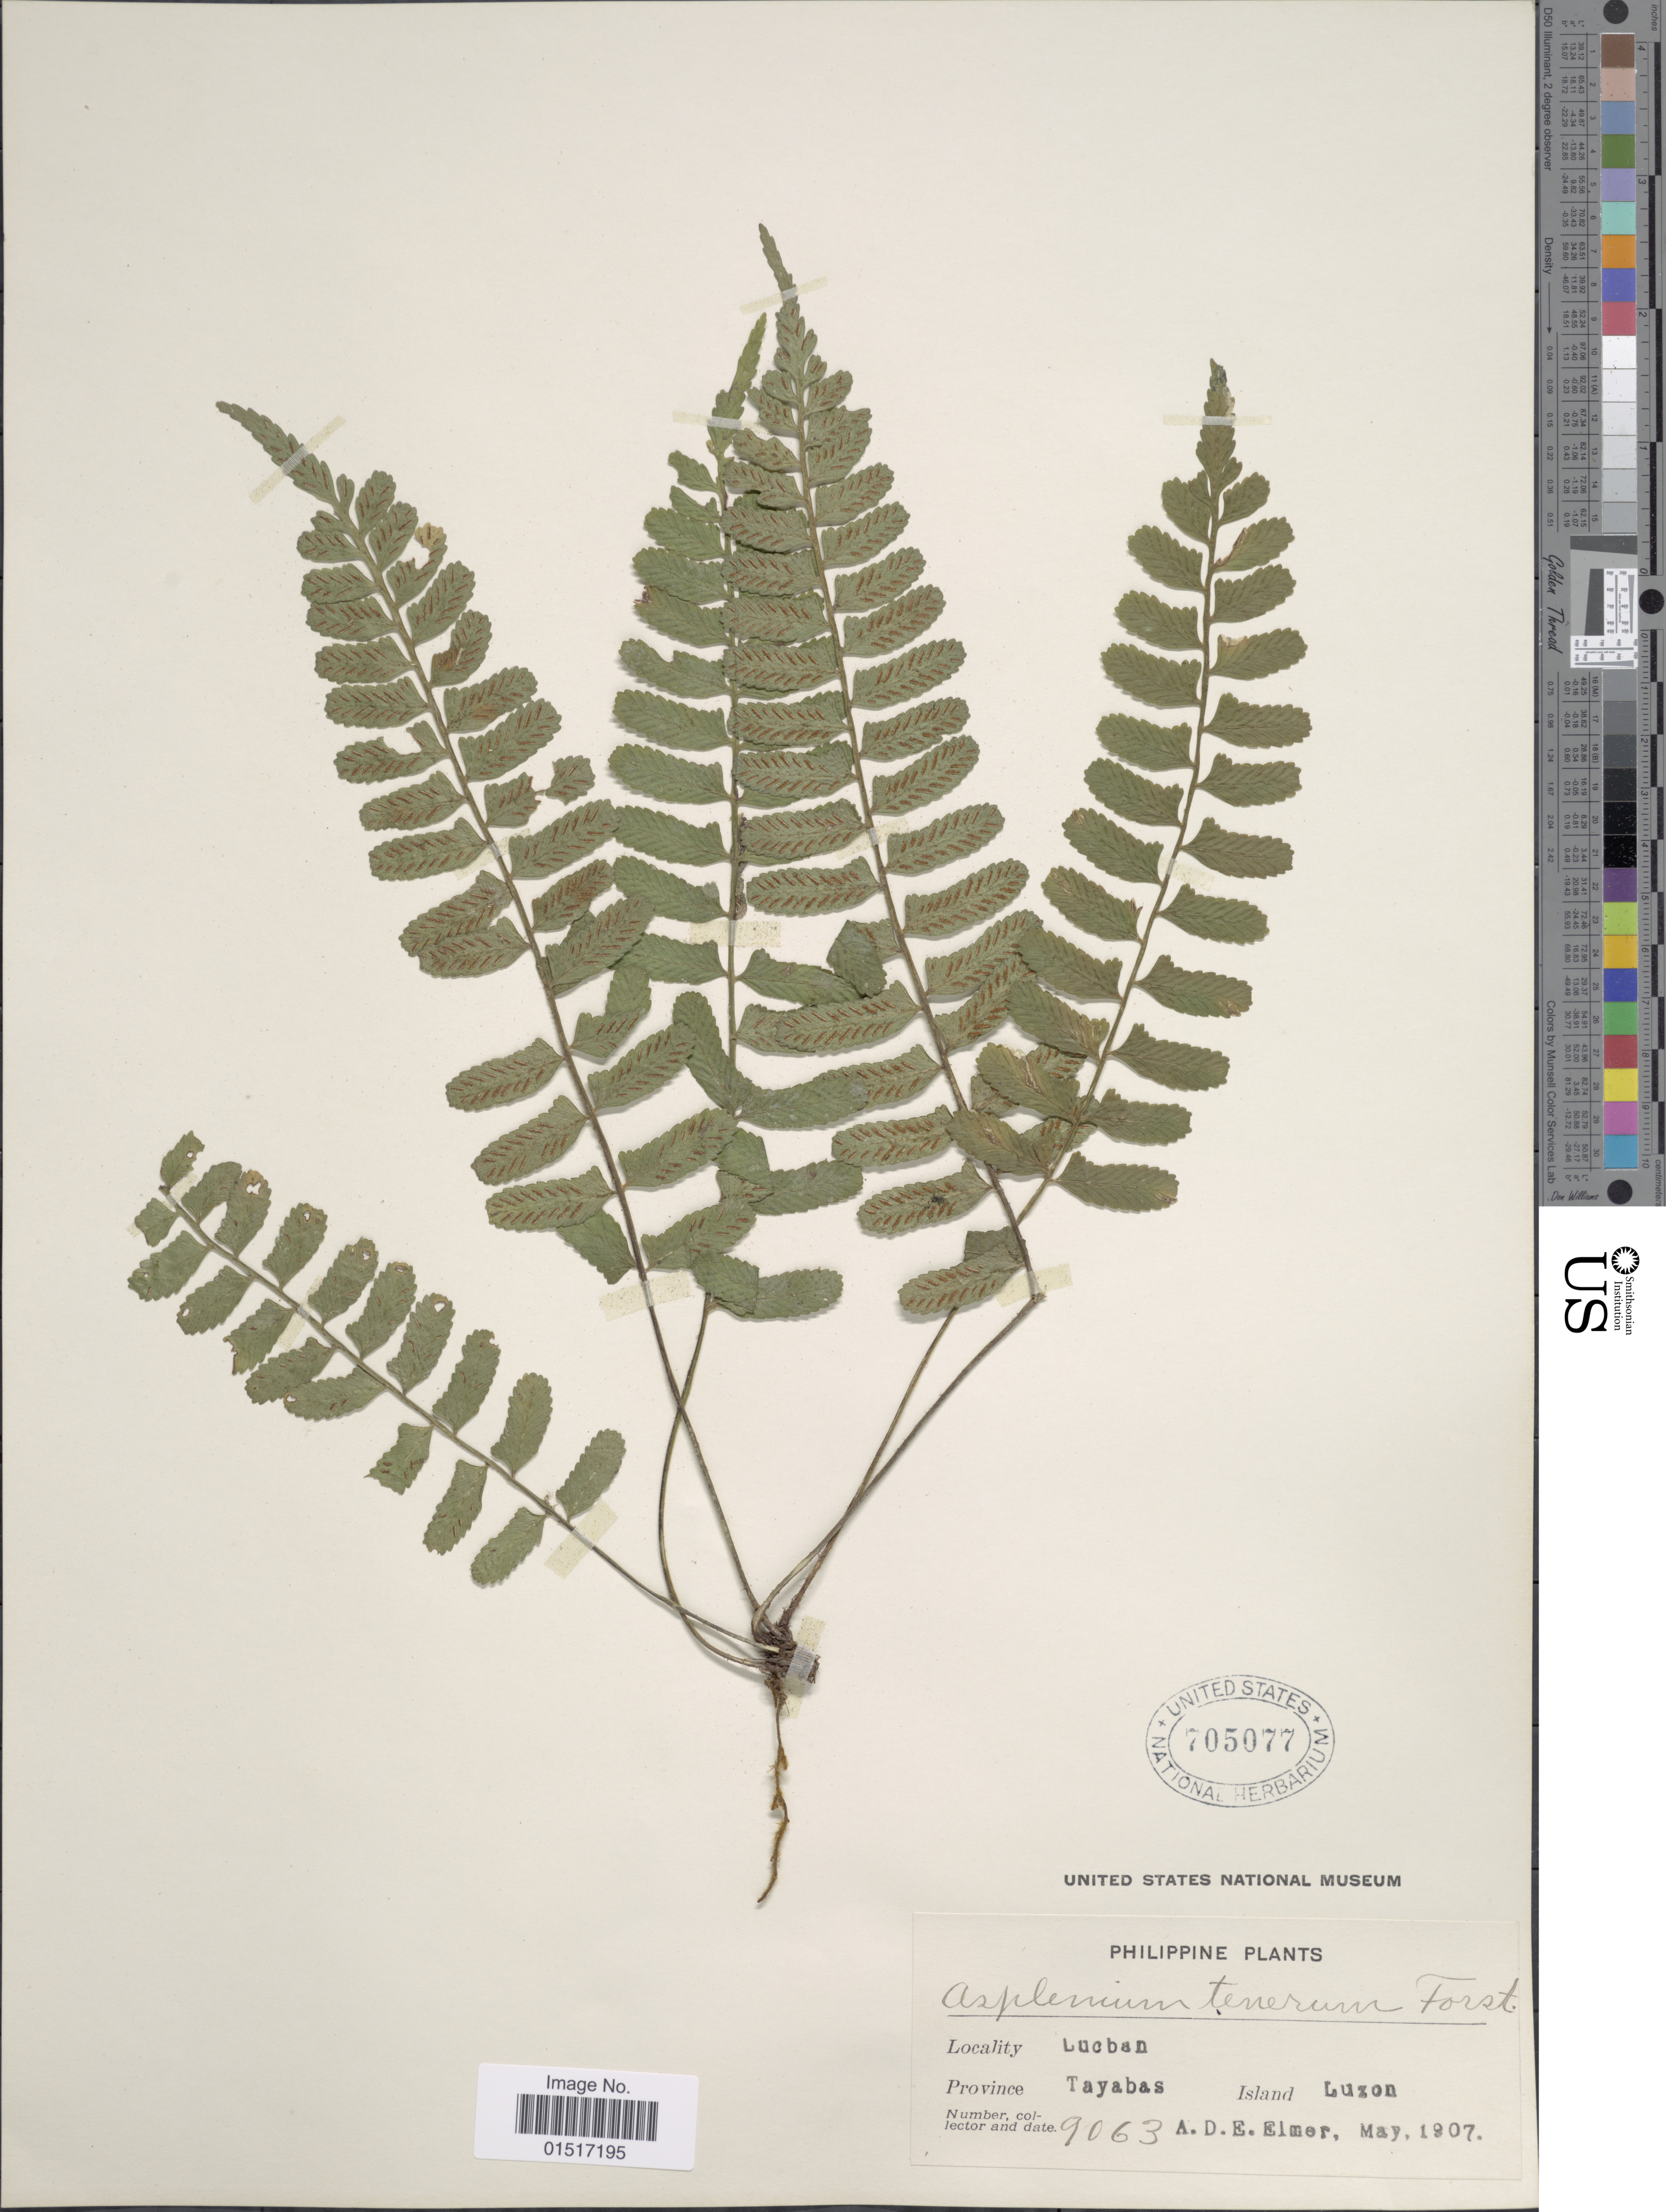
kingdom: Plantae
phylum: Tracheophyta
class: Polypodiopsida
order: Polypodiales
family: Aspleniaceae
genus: Asplenium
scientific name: Asplenium tenerum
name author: G. Forst.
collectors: A. D. E. Elmer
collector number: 9063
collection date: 1907-05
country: Philippines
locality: Lucban. Province Tayabas. Island Luzon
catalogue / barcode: US 705077